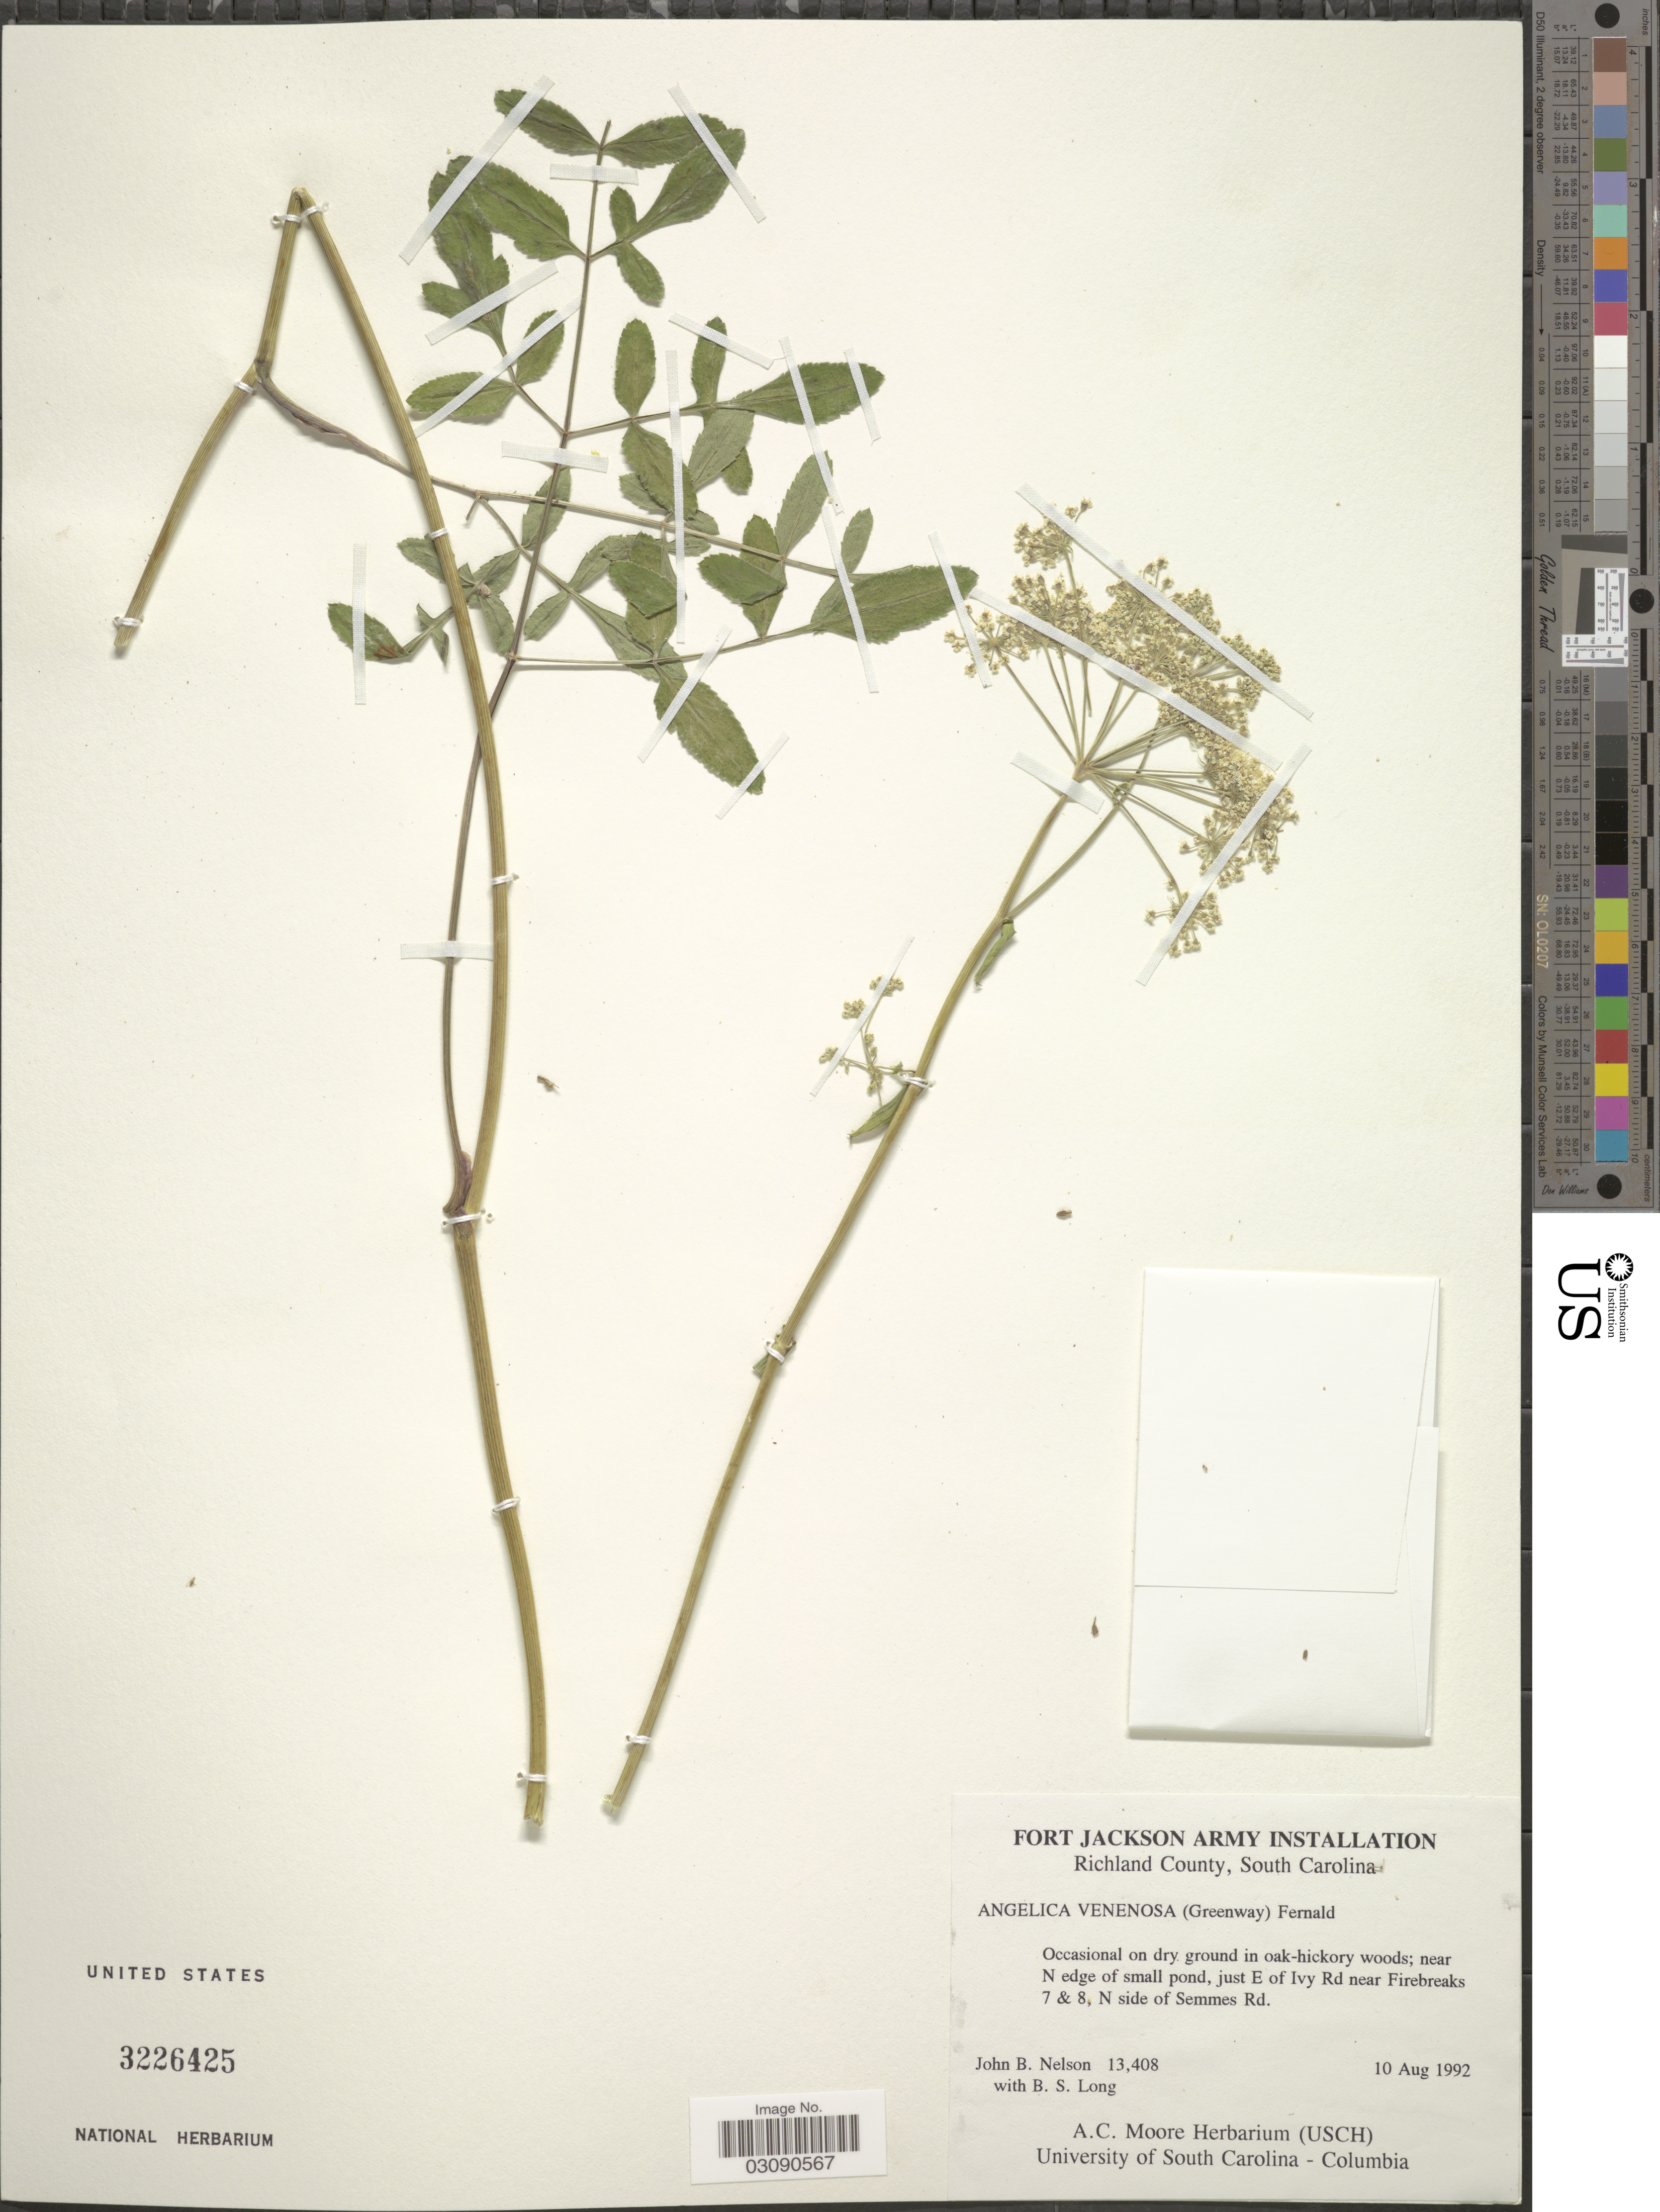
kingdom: Plantae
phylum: Tracheophyta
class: Magnoliopsida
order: Apiales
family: Apiaceae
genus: Angelica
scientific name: Angelica venenosa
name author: (Greenway) Fernald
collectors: J. B. Nelson & B. Long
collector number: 13408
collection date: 1992-08-10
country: United States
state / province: South Carolina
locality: Richland County. Near N edge of small pond, just E of Ivy Rd near Firebreaks 7 & 8, N side of Semmes Rd.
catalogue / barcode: US 3226425